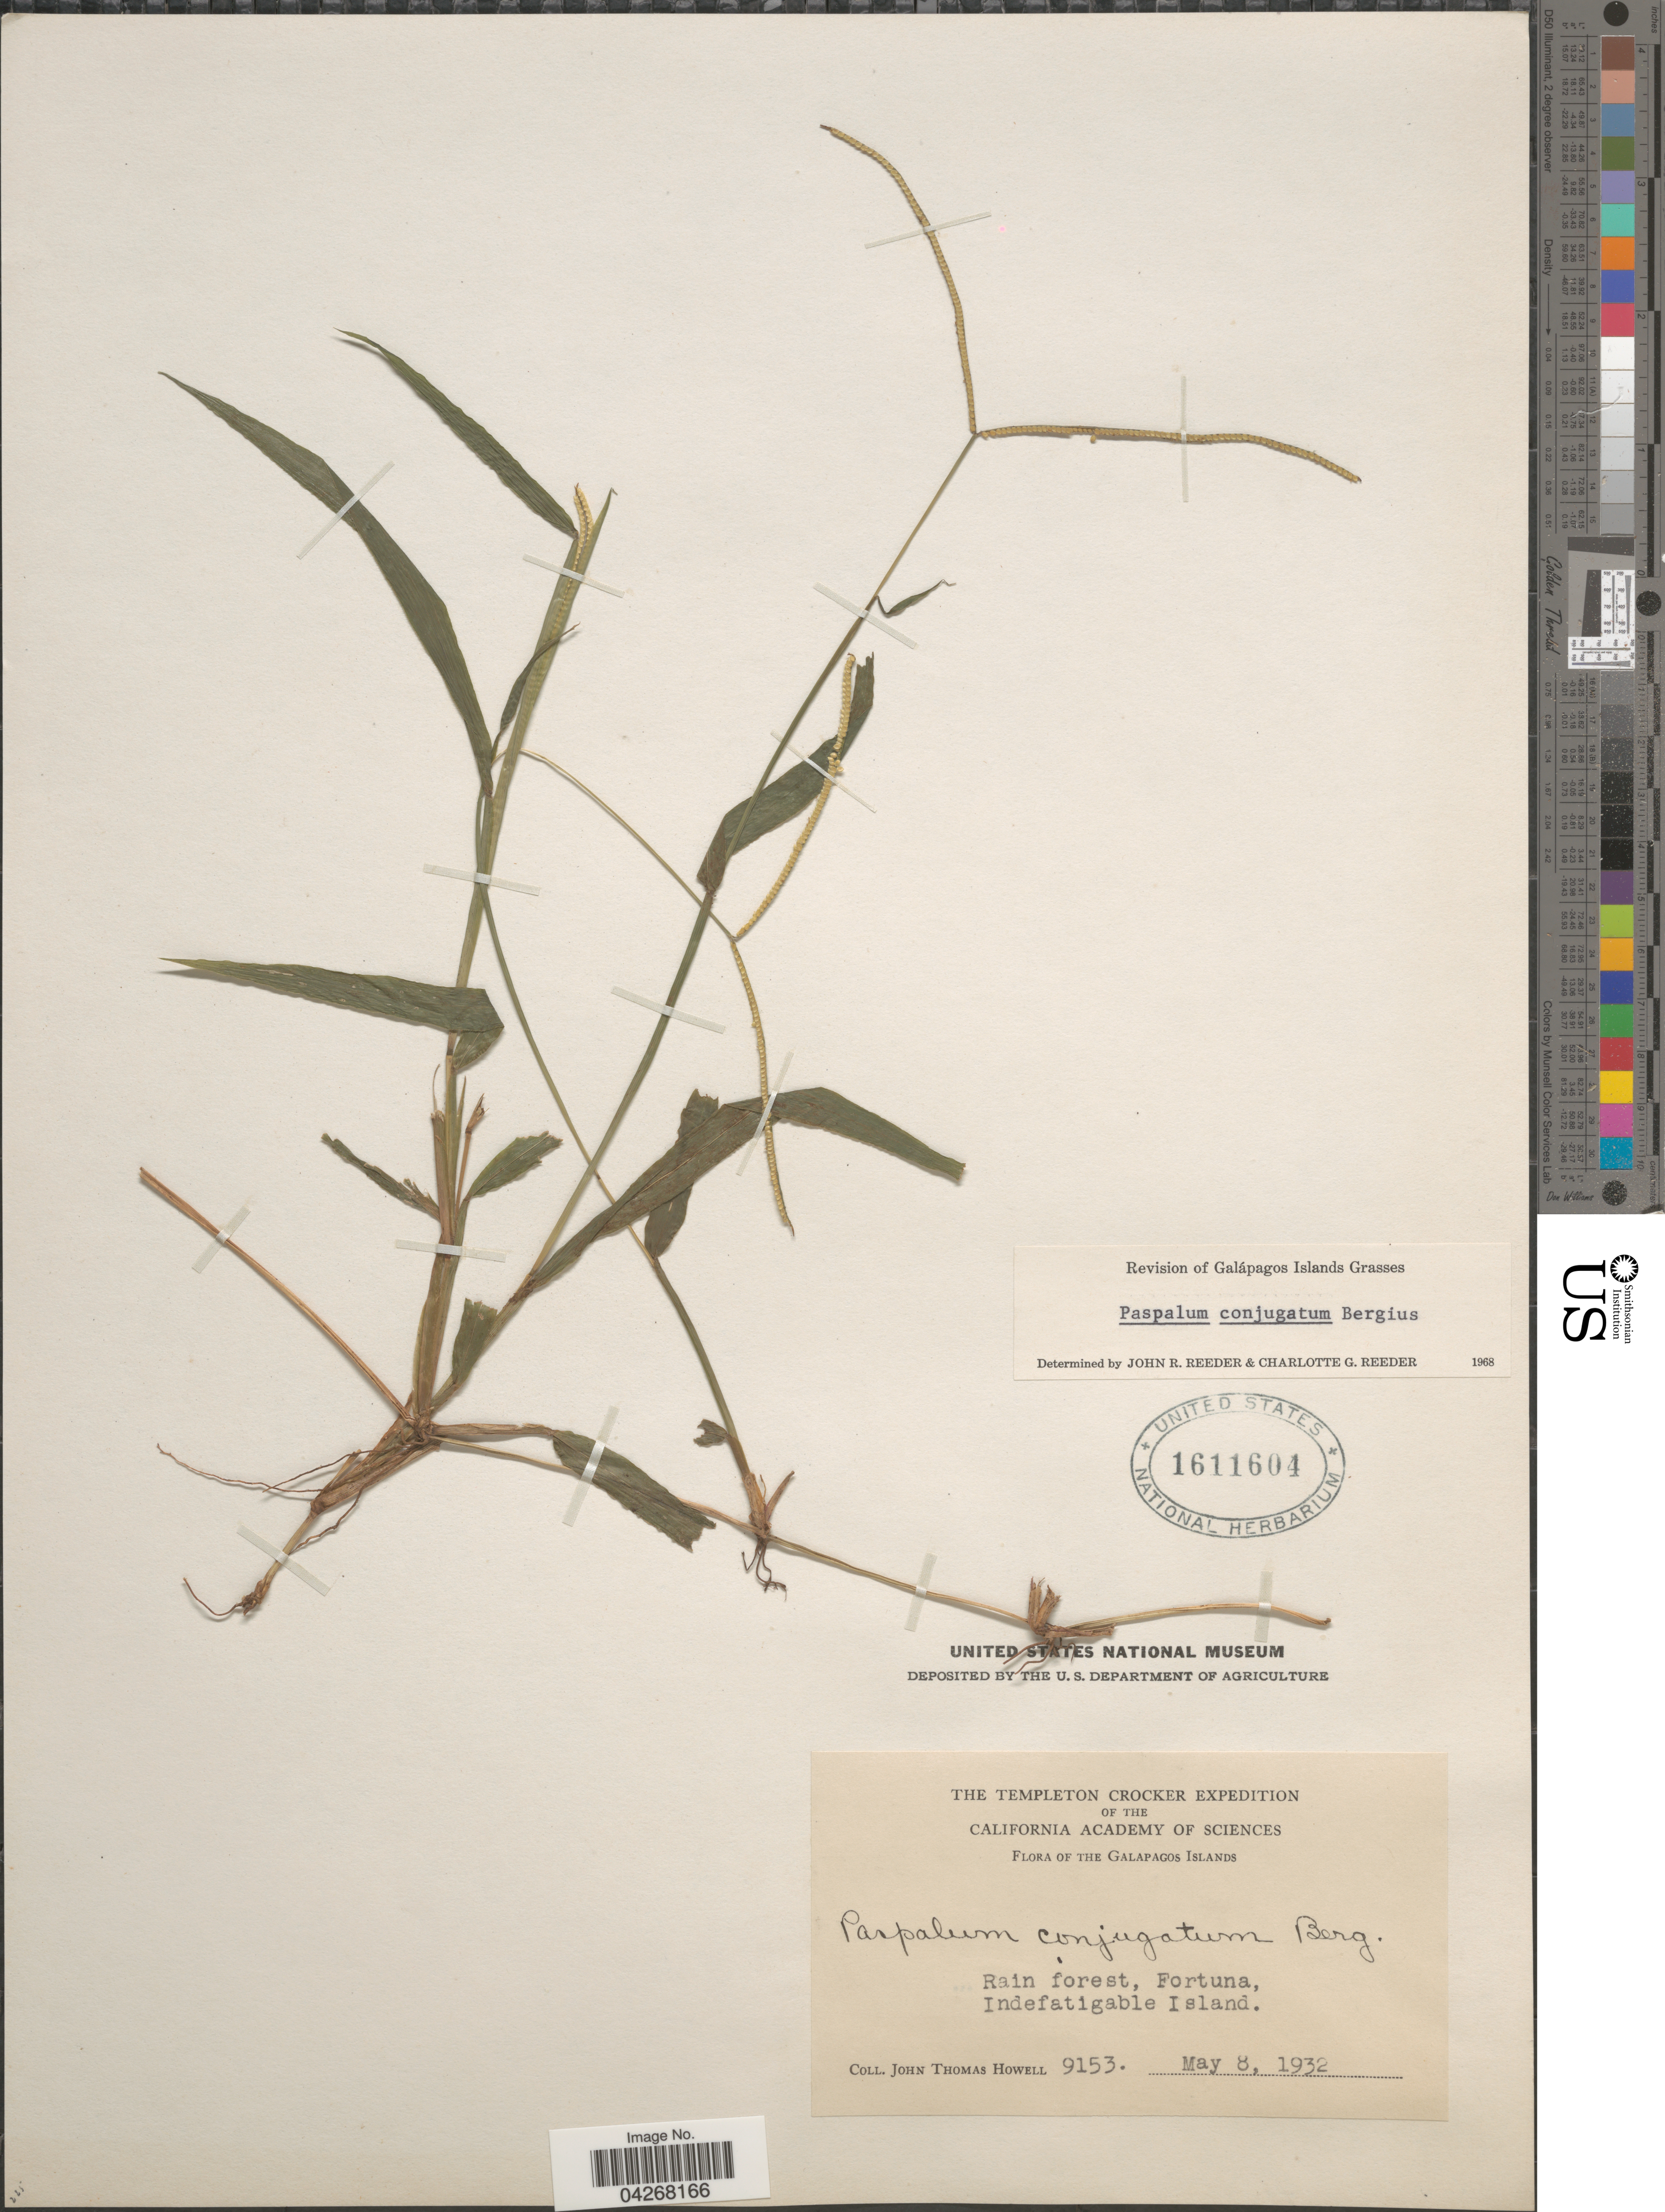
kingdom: Plantae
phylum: Tracheophyta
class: Liliopsida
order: Poales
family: Poaceae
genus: Paspalum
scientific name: Paspalum conjugatum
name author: P.J. Bergius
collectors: J. T. Howell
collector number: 9153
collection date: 1932-05-08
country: Ecuador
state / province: Colón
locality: The Templeton Crocker Expedition. The Galapagos Islands. Rain forest, Fortuna. Indefatigable Island.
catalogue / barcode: US 1611604